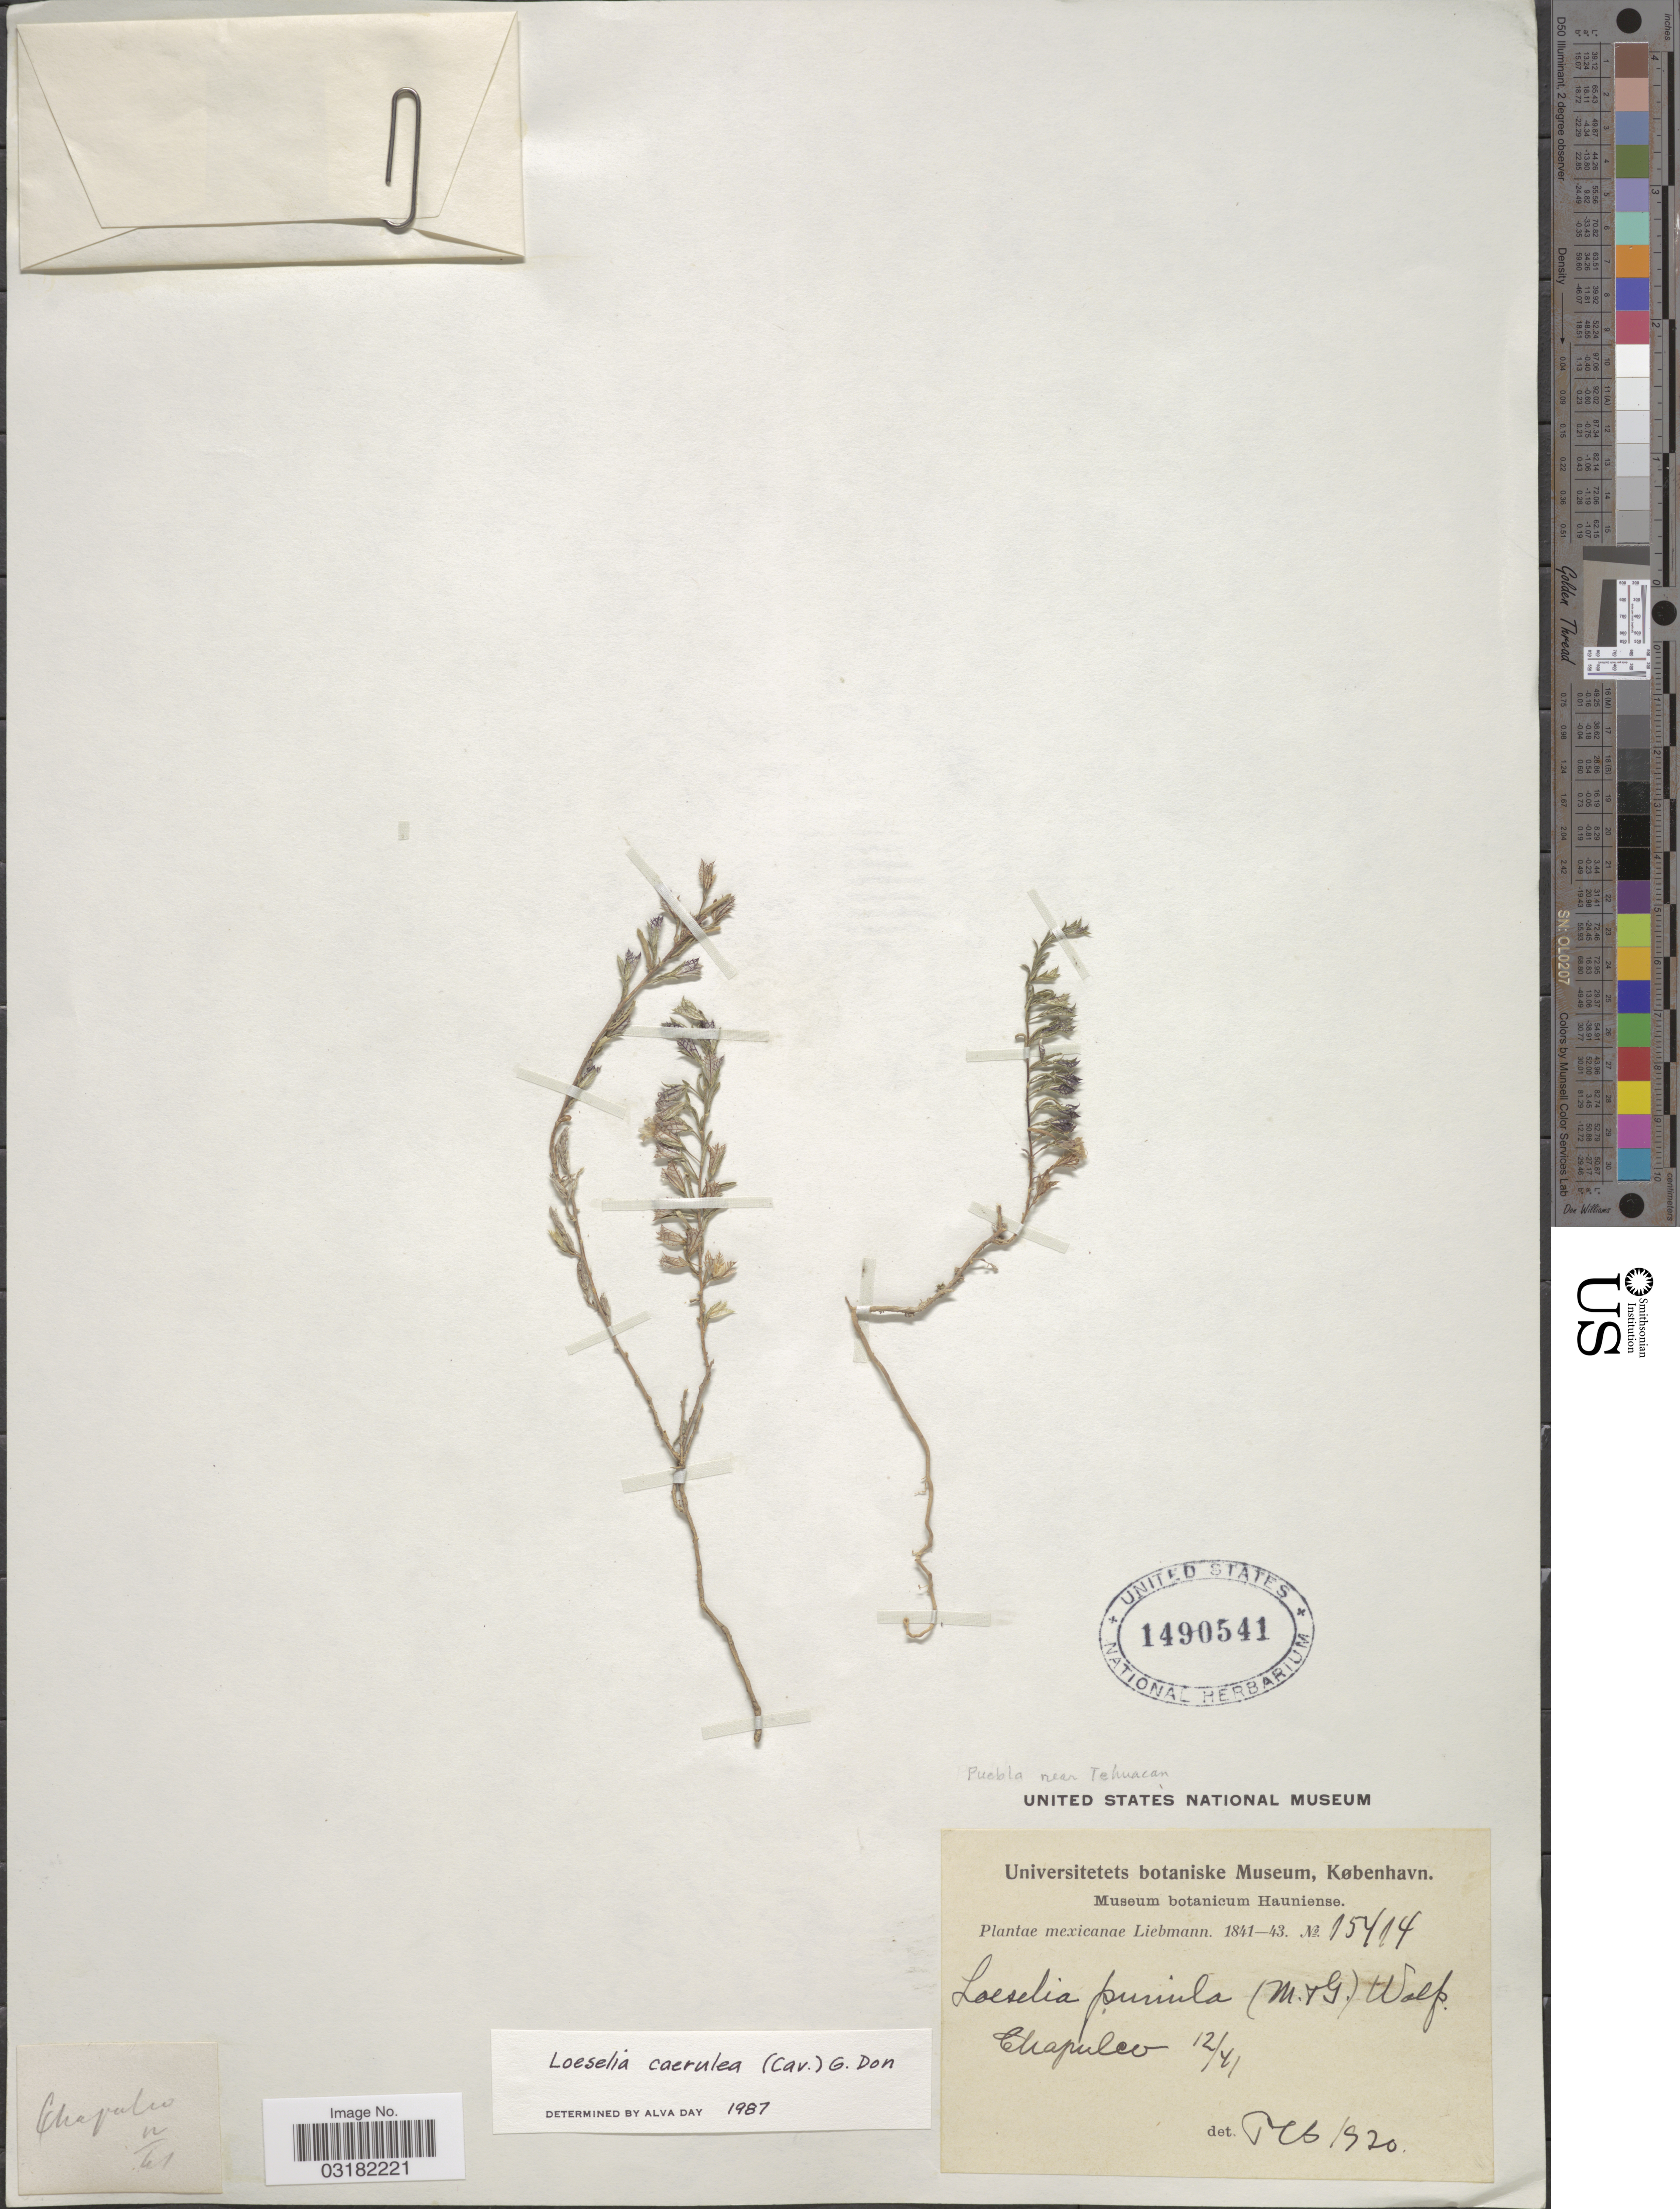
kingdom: Plantae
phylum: Tracheophyta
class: Magnoliopsida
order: Ericales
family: Polemoniaceae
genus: Loeselia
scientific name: Loeselia caerulea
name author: (Cav.) G. Don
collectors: Liebmann, --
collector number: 15414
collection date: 1841-12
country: Mexico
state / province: Puebla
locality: Chapulco. Puebla near Tehuacan.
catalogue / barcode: US 1490541